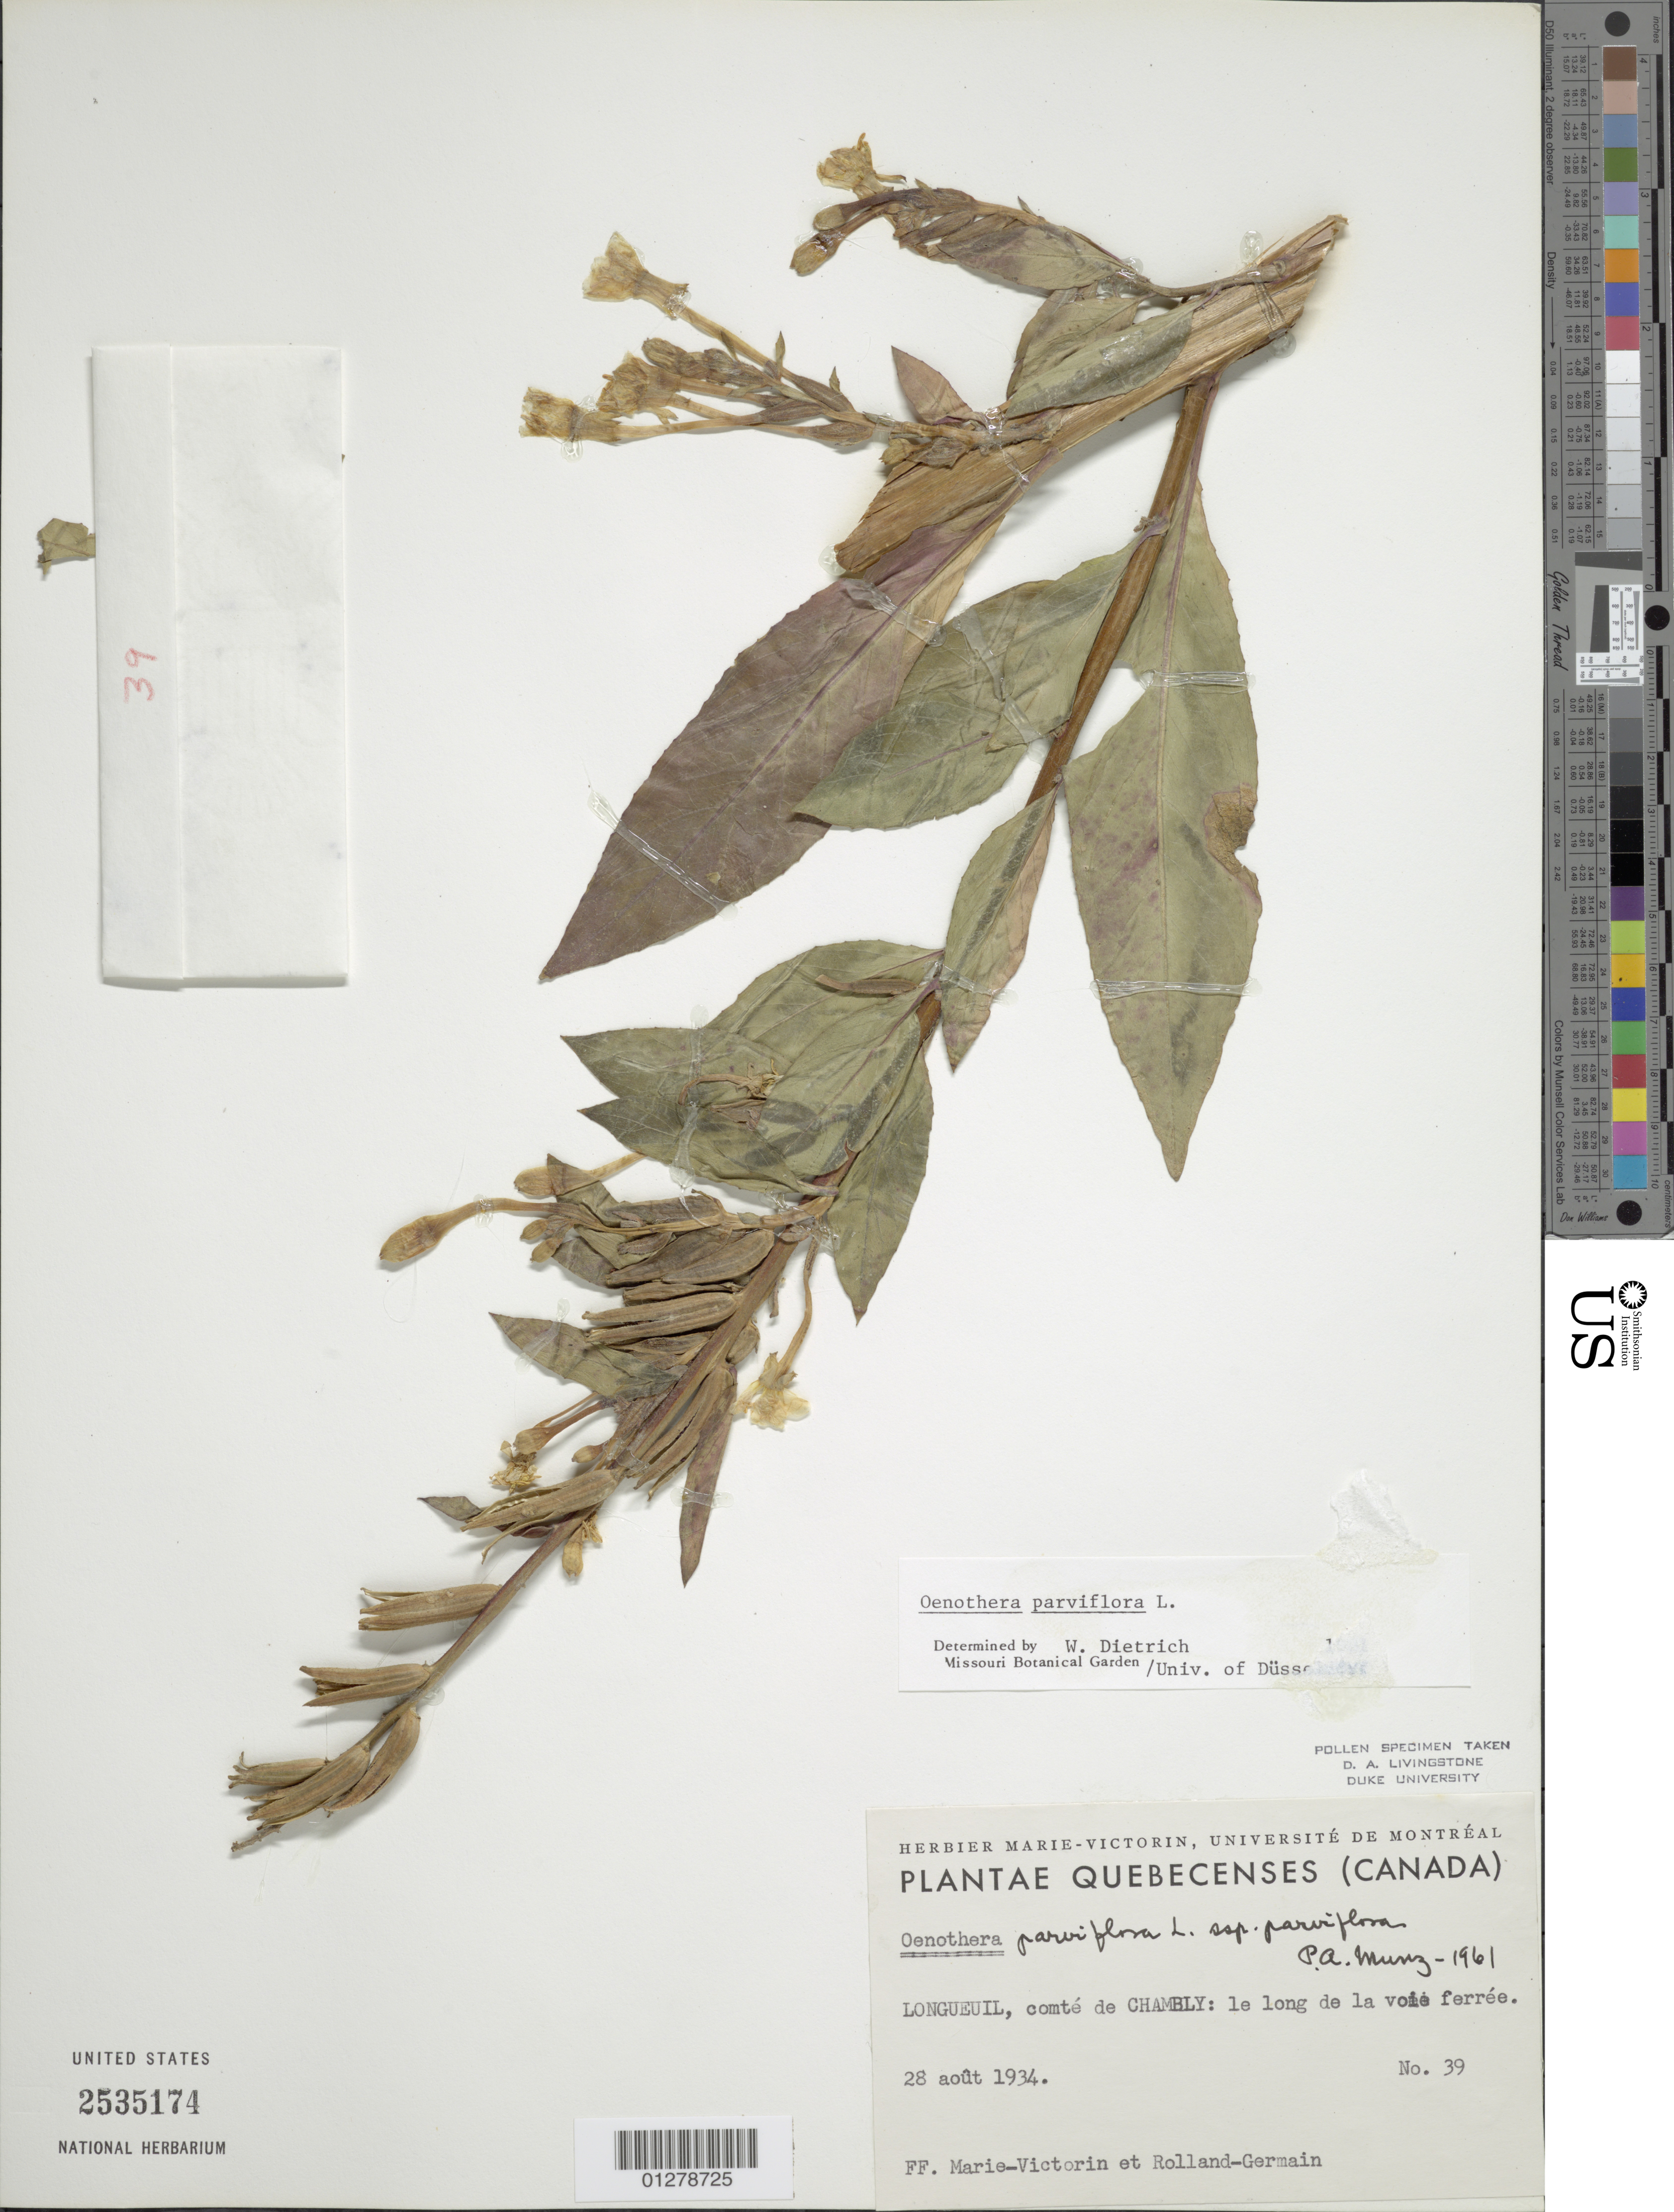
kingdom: Plantae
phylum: Tracheophyta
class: Magnoliopsida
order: Myrtales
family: Onagraceae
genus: Oenothera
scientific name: Oenothera parviflora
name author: L.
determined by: Dietrich, W.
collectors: Fr. Marie-Victorin & Rolland-Germain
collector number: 39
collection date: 1934-08-28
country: Canada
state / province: Quebec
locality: Longueuil, comte de Chambly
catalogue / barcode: US 2535174